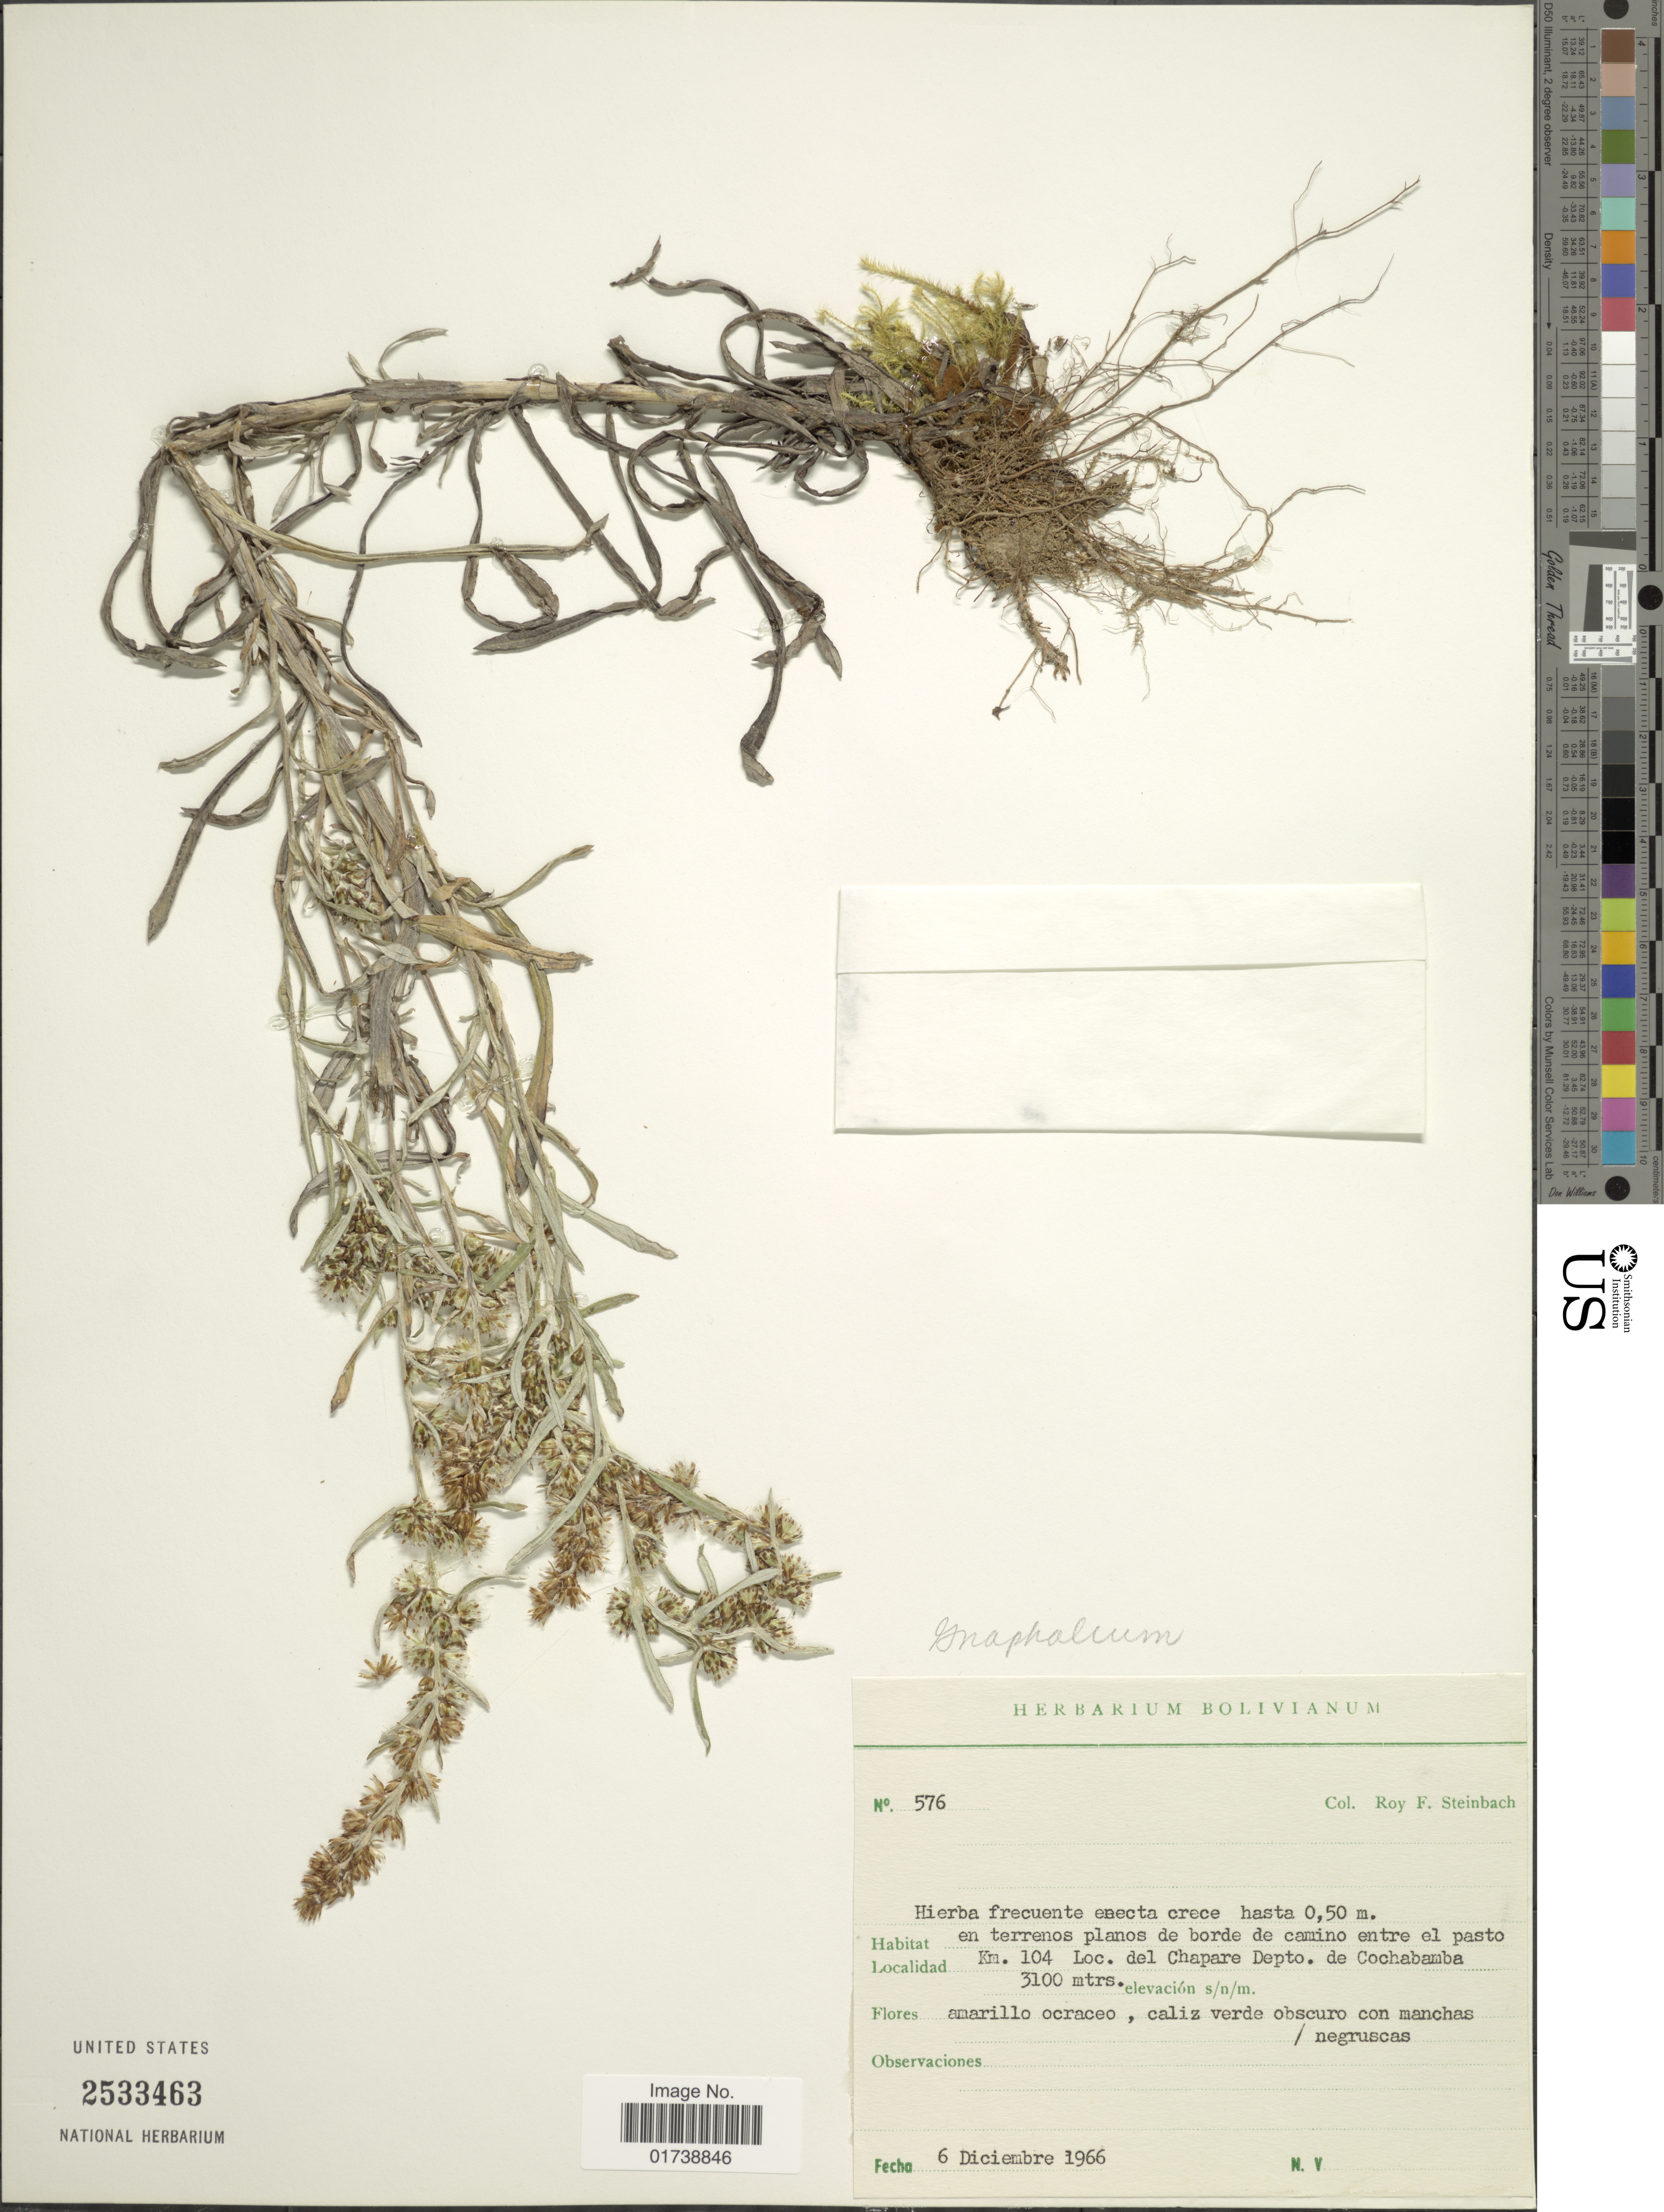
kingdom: Plantae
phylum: Tracheophyta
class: Magnoliopsida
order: Asterales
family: Asteraceae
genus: Gamochaeta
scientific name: Gamochaeta sp.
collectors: R. F. Steinbach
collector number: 576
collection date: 1966-12-06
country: Bolivia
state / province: Cochabamba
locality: Km 10, Loc. del Chapare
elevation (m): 3100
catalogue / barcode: US 2533463